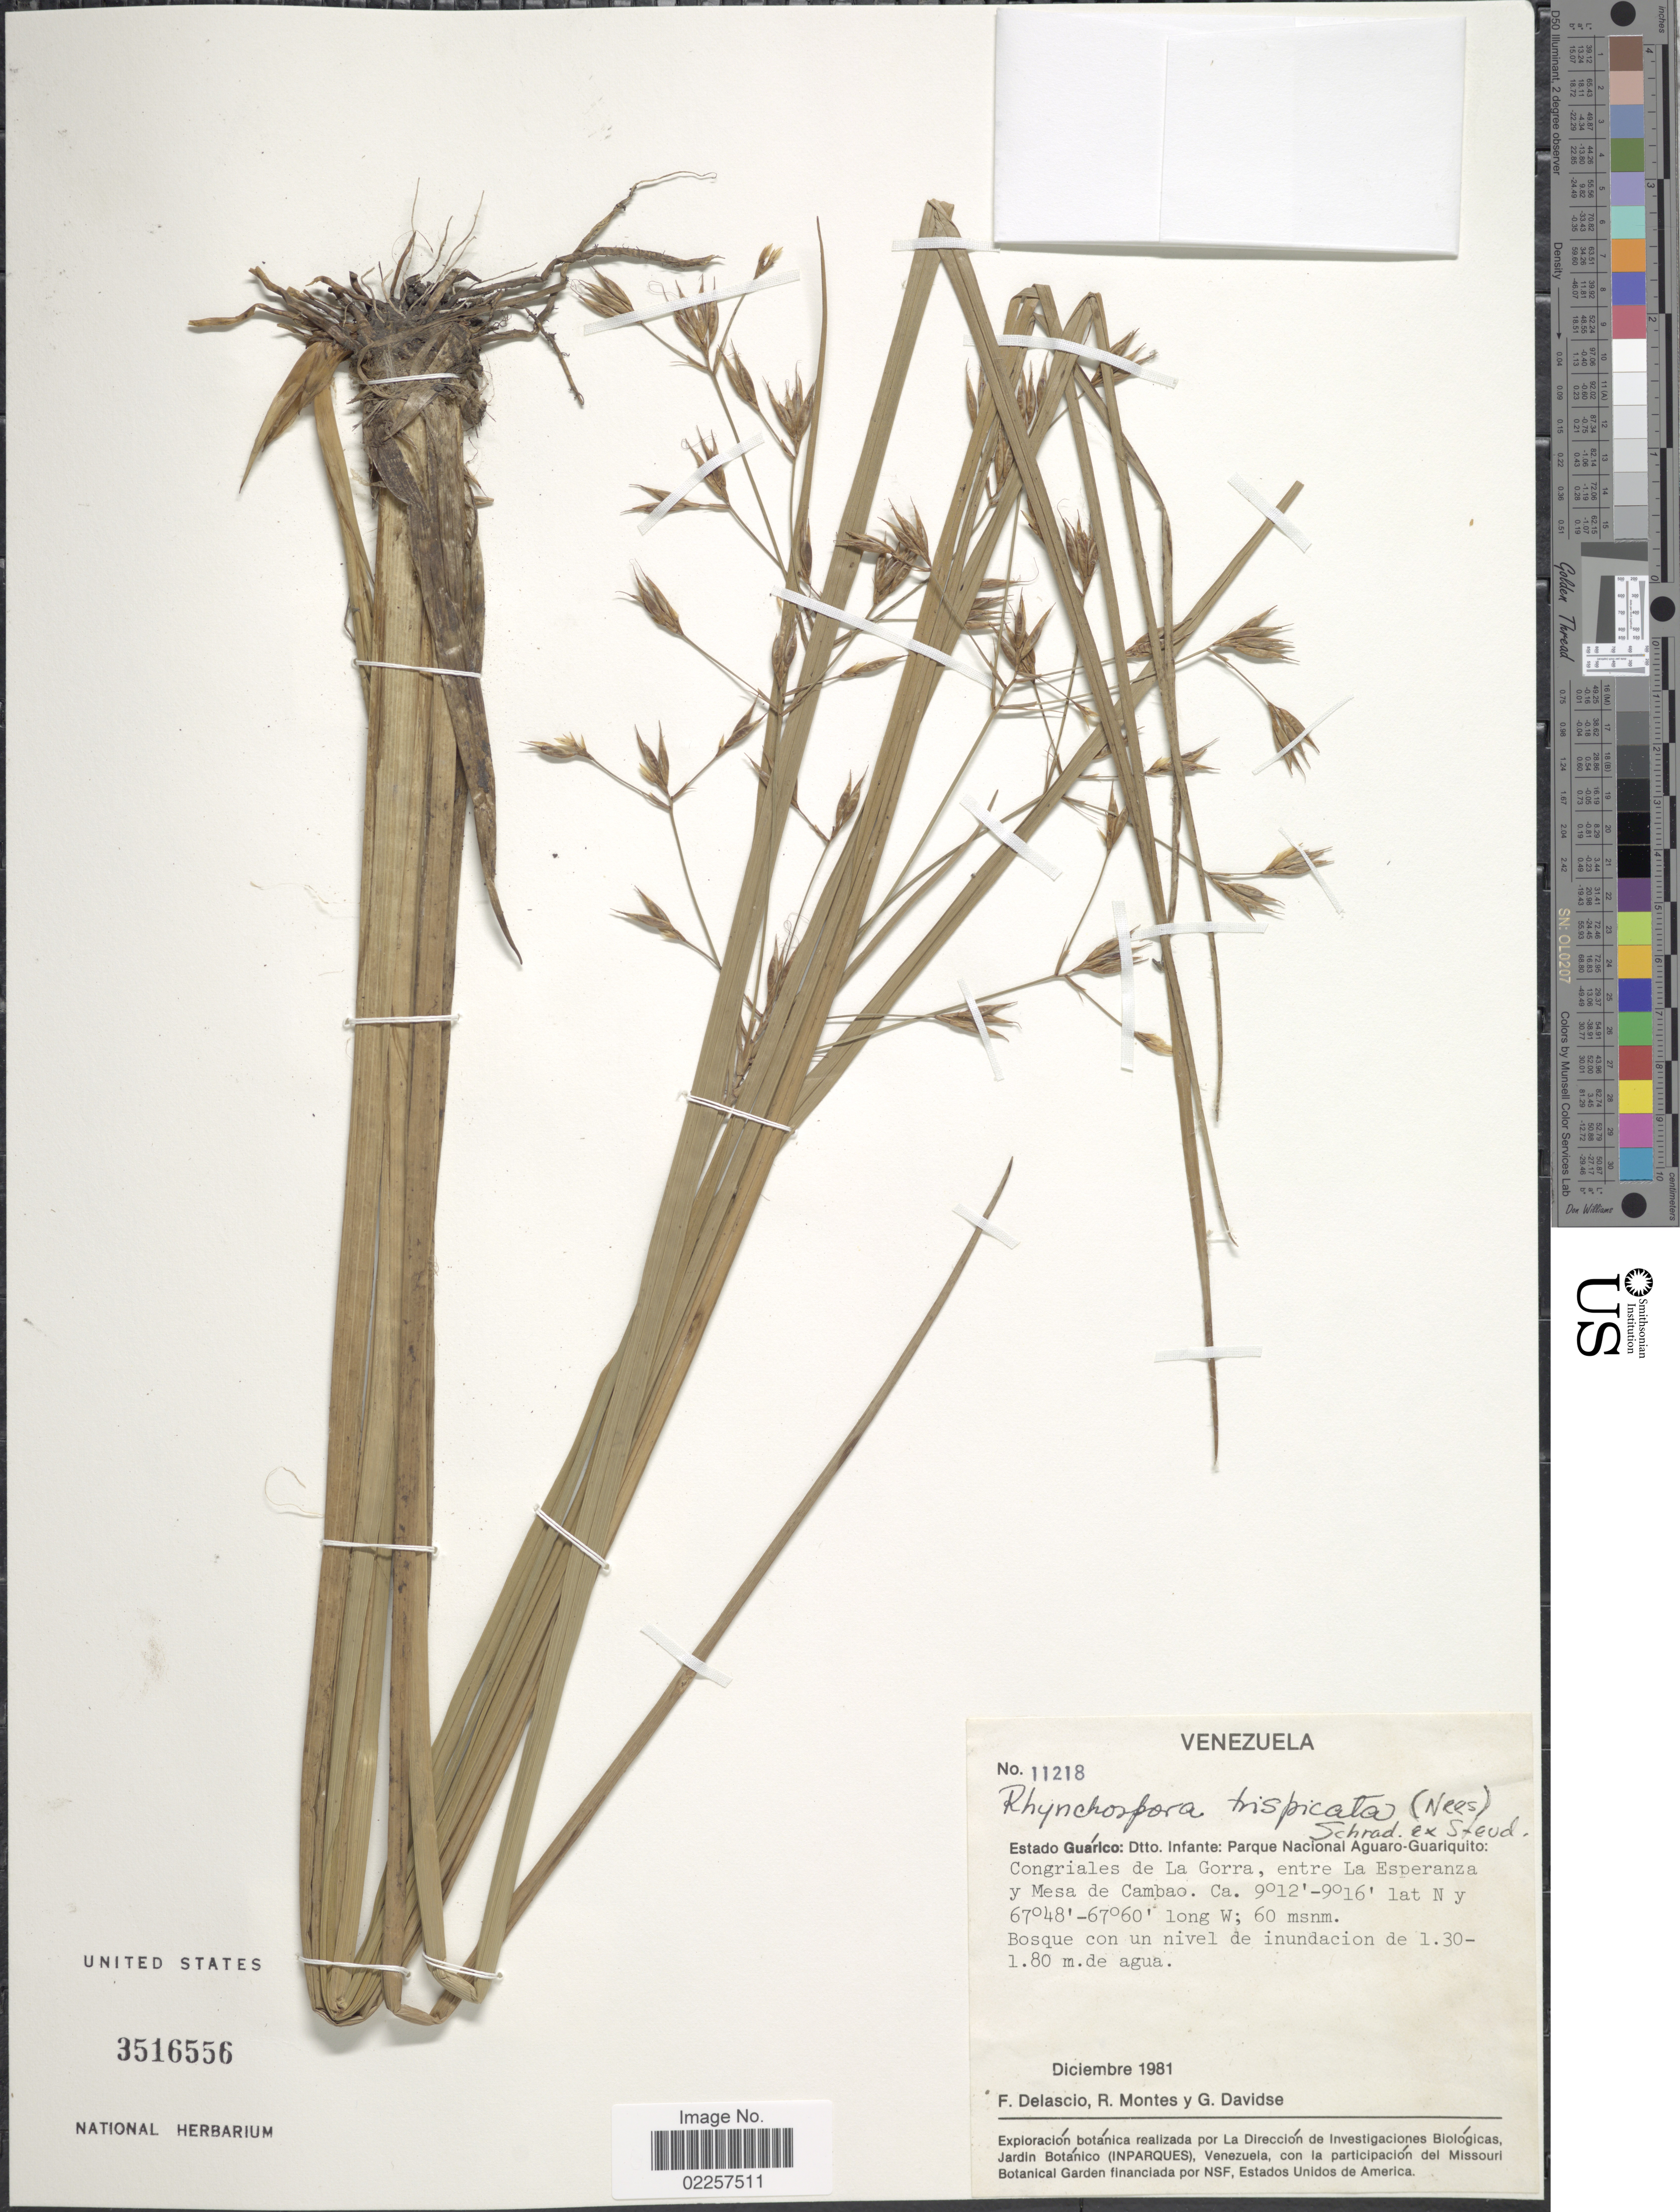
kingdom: Plantae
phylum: Tracheophyta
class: Liliopsida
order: Poales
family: Cyperaceae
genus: Rhynchospora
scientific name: Rhynchospora trispicata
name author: (Nees) Schrad. ex Steud.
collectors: F. Delascio C., R. Montes & G. Davidse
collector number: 11218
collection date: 1981-12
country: Venezuela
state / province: Guárico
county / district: Leonardo Infante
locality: Dtto, Infante: Parque Nacional Aguaro-Guariquito: Congriales de La Gorra, entre La Esperanza y Mesa de Cambao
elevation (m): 60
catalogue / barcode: US 3516556